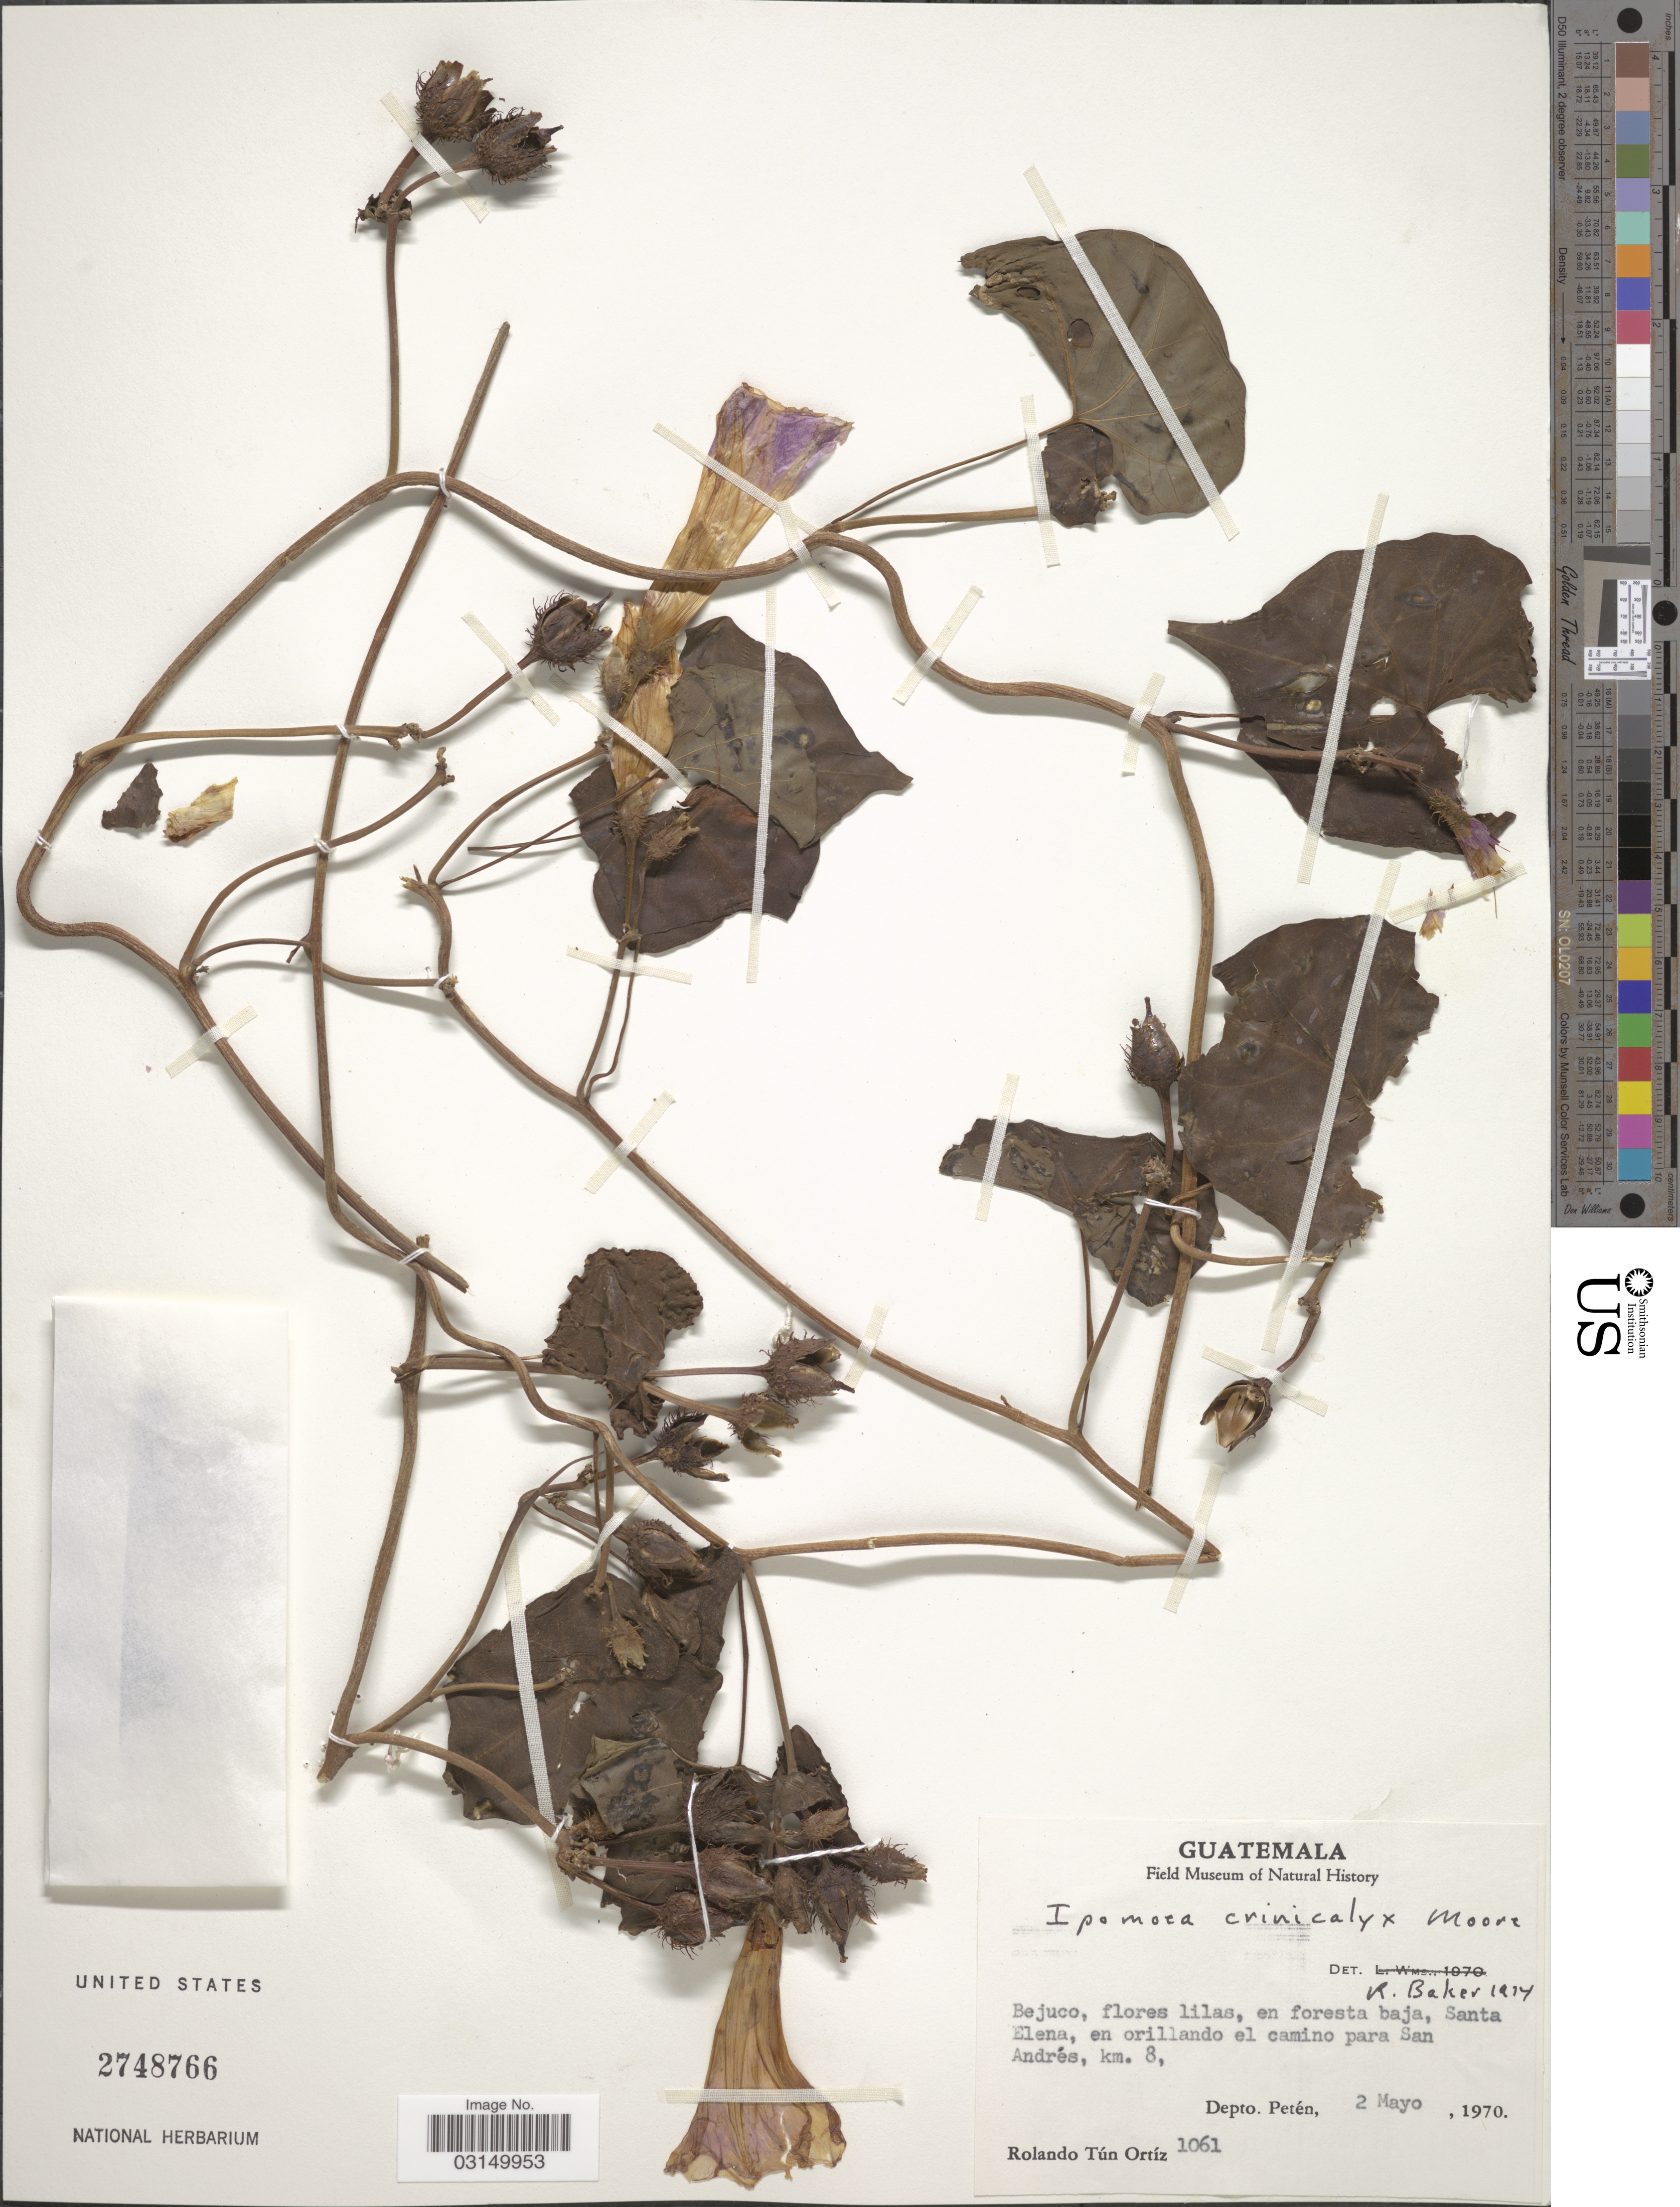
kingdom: Plantae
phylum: Tracheophyta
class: Magnoliopsida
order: Solanales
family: Convolvulaceae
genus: Ipomoea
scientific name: Ipomoea crinicalyx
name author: S. Moore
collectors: R. T. Ortíz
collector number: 1061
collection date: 1970-05-02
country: Guatemala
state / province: El Petén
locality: Santa Elena, en orillando el camino para San Andrés, km. 8, Depto. Petén.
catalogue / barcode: US 2748766